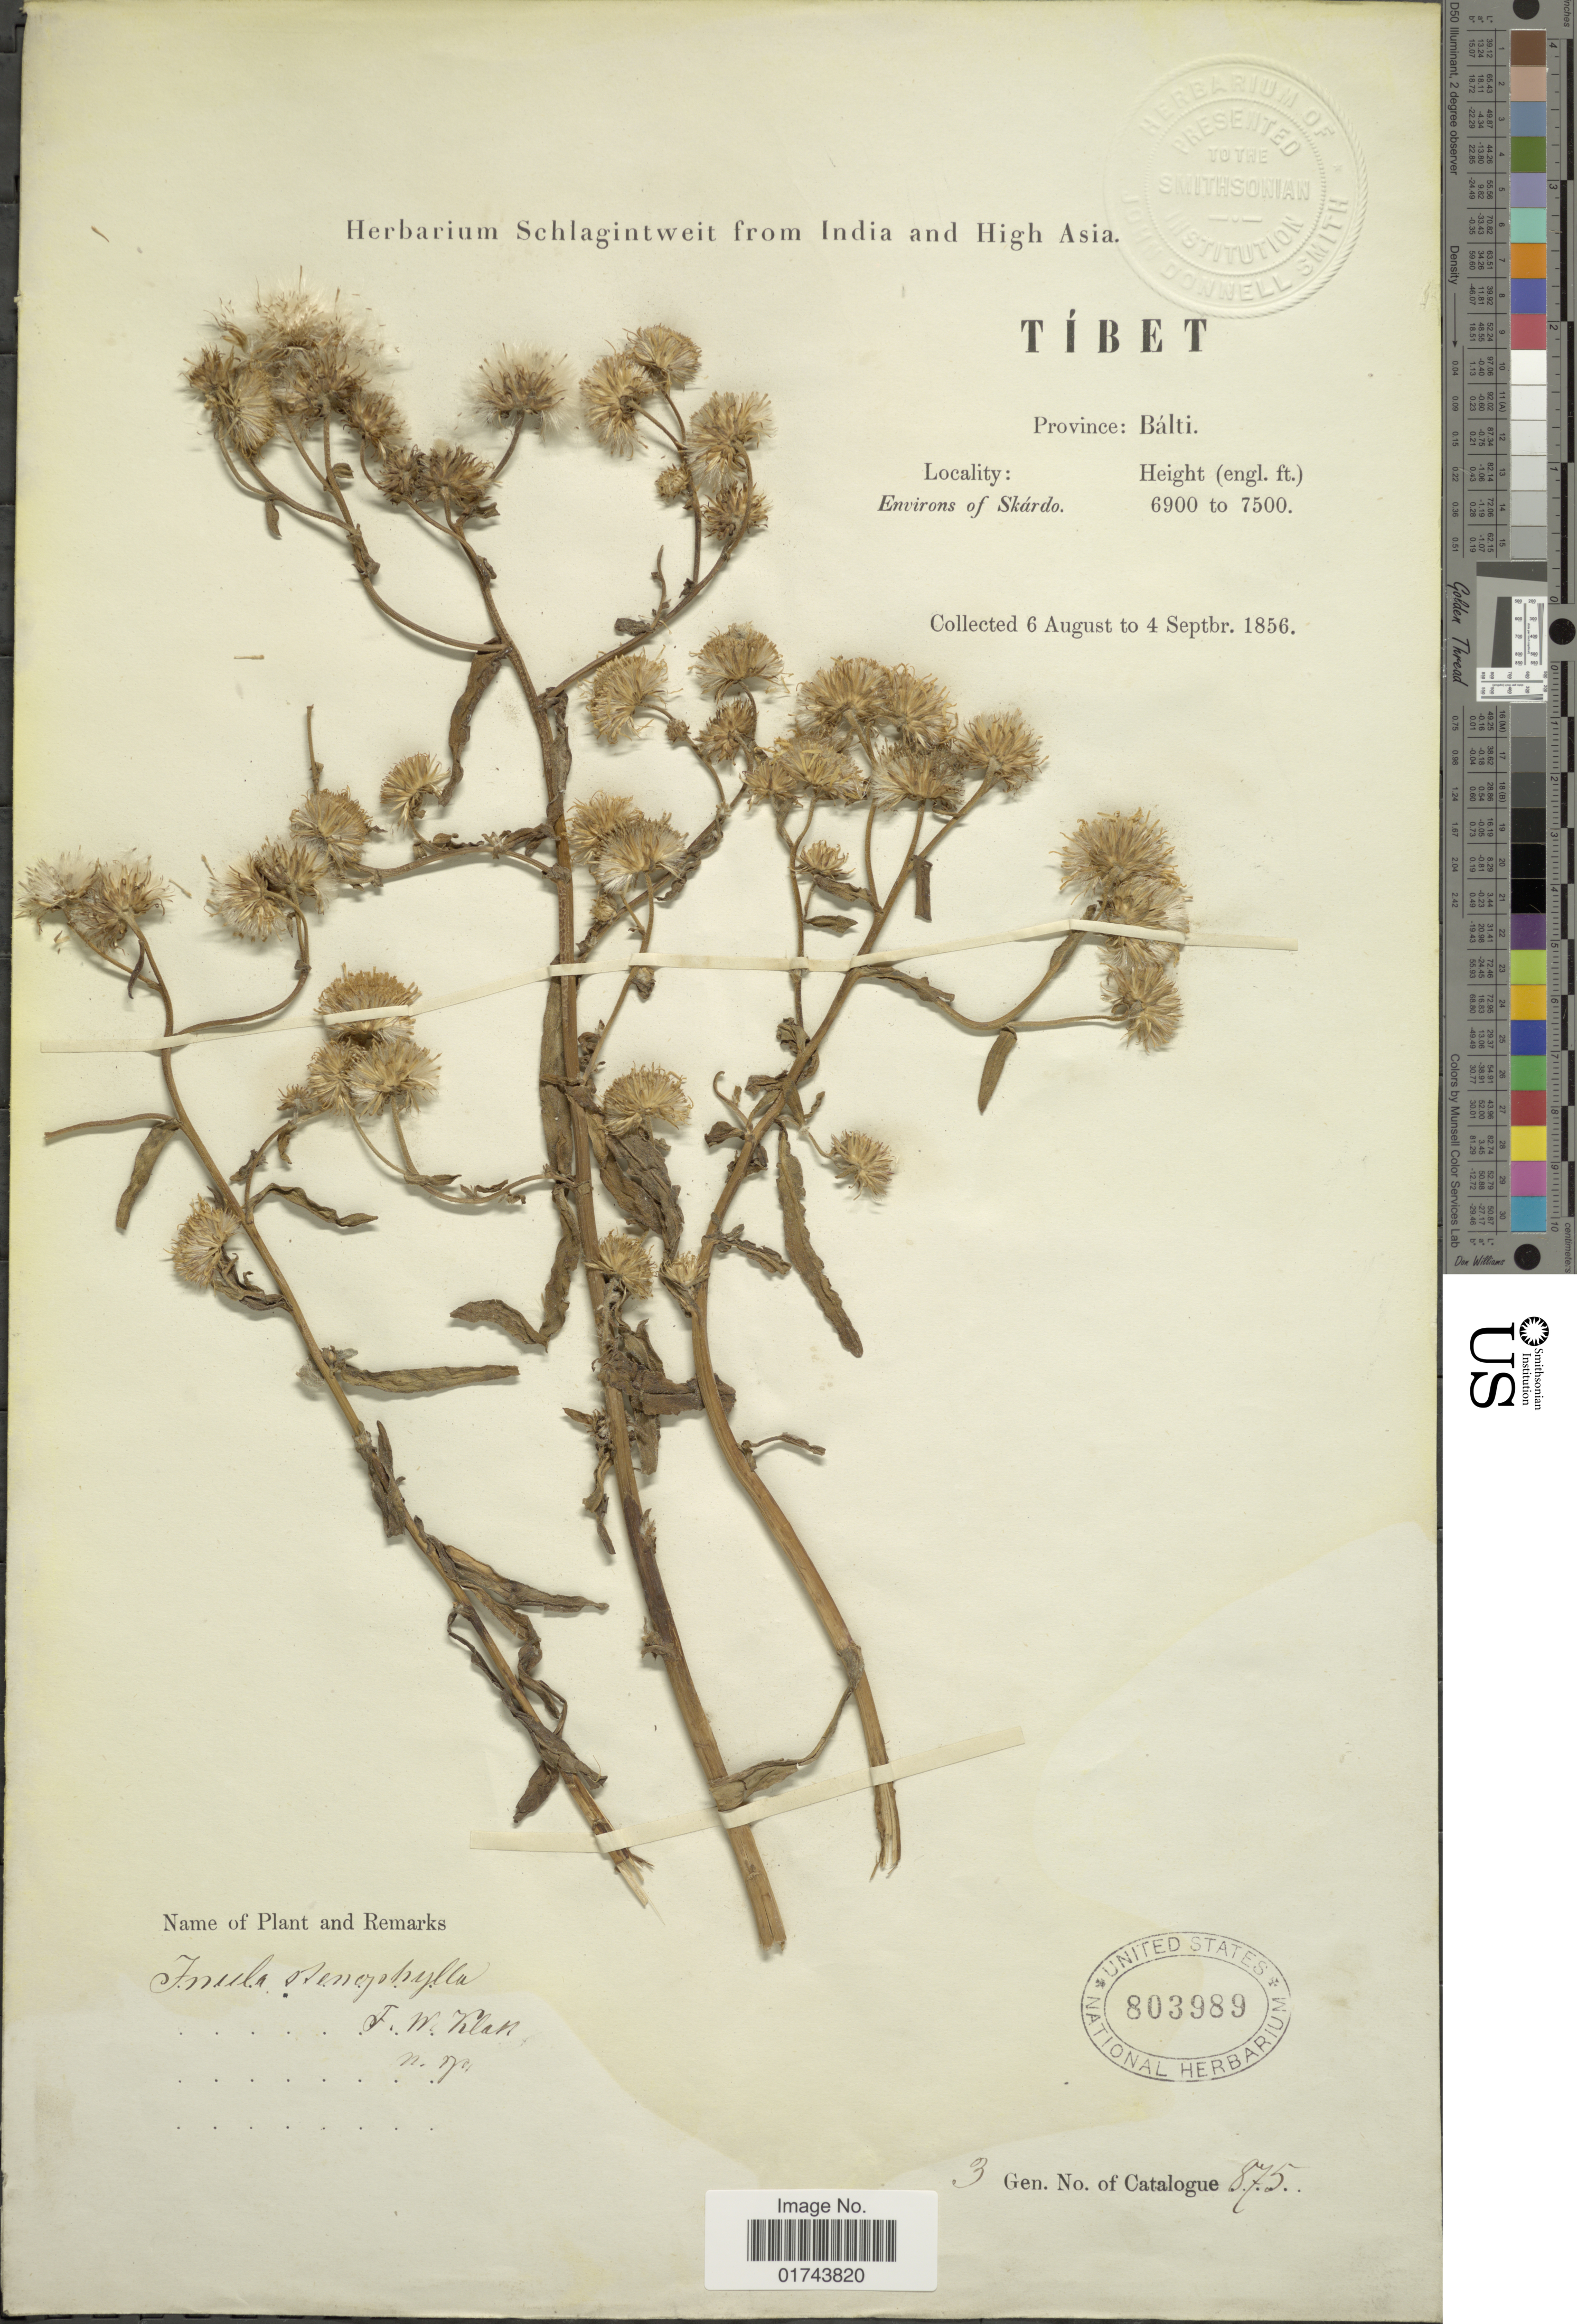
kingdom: Plantae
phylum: Tracheophyta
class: Magnoliopsida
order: Asterales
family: Asteraceae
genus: Inula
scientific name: Inula stenophylla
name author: Sennen & Pau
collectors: ex herb. Schlagintweit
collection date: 1856-08-06/1856-09-04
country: China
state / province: Xizang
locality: Tibet, Province: Balti, Environs of Skardo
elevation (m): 2103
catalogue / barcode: US 803989